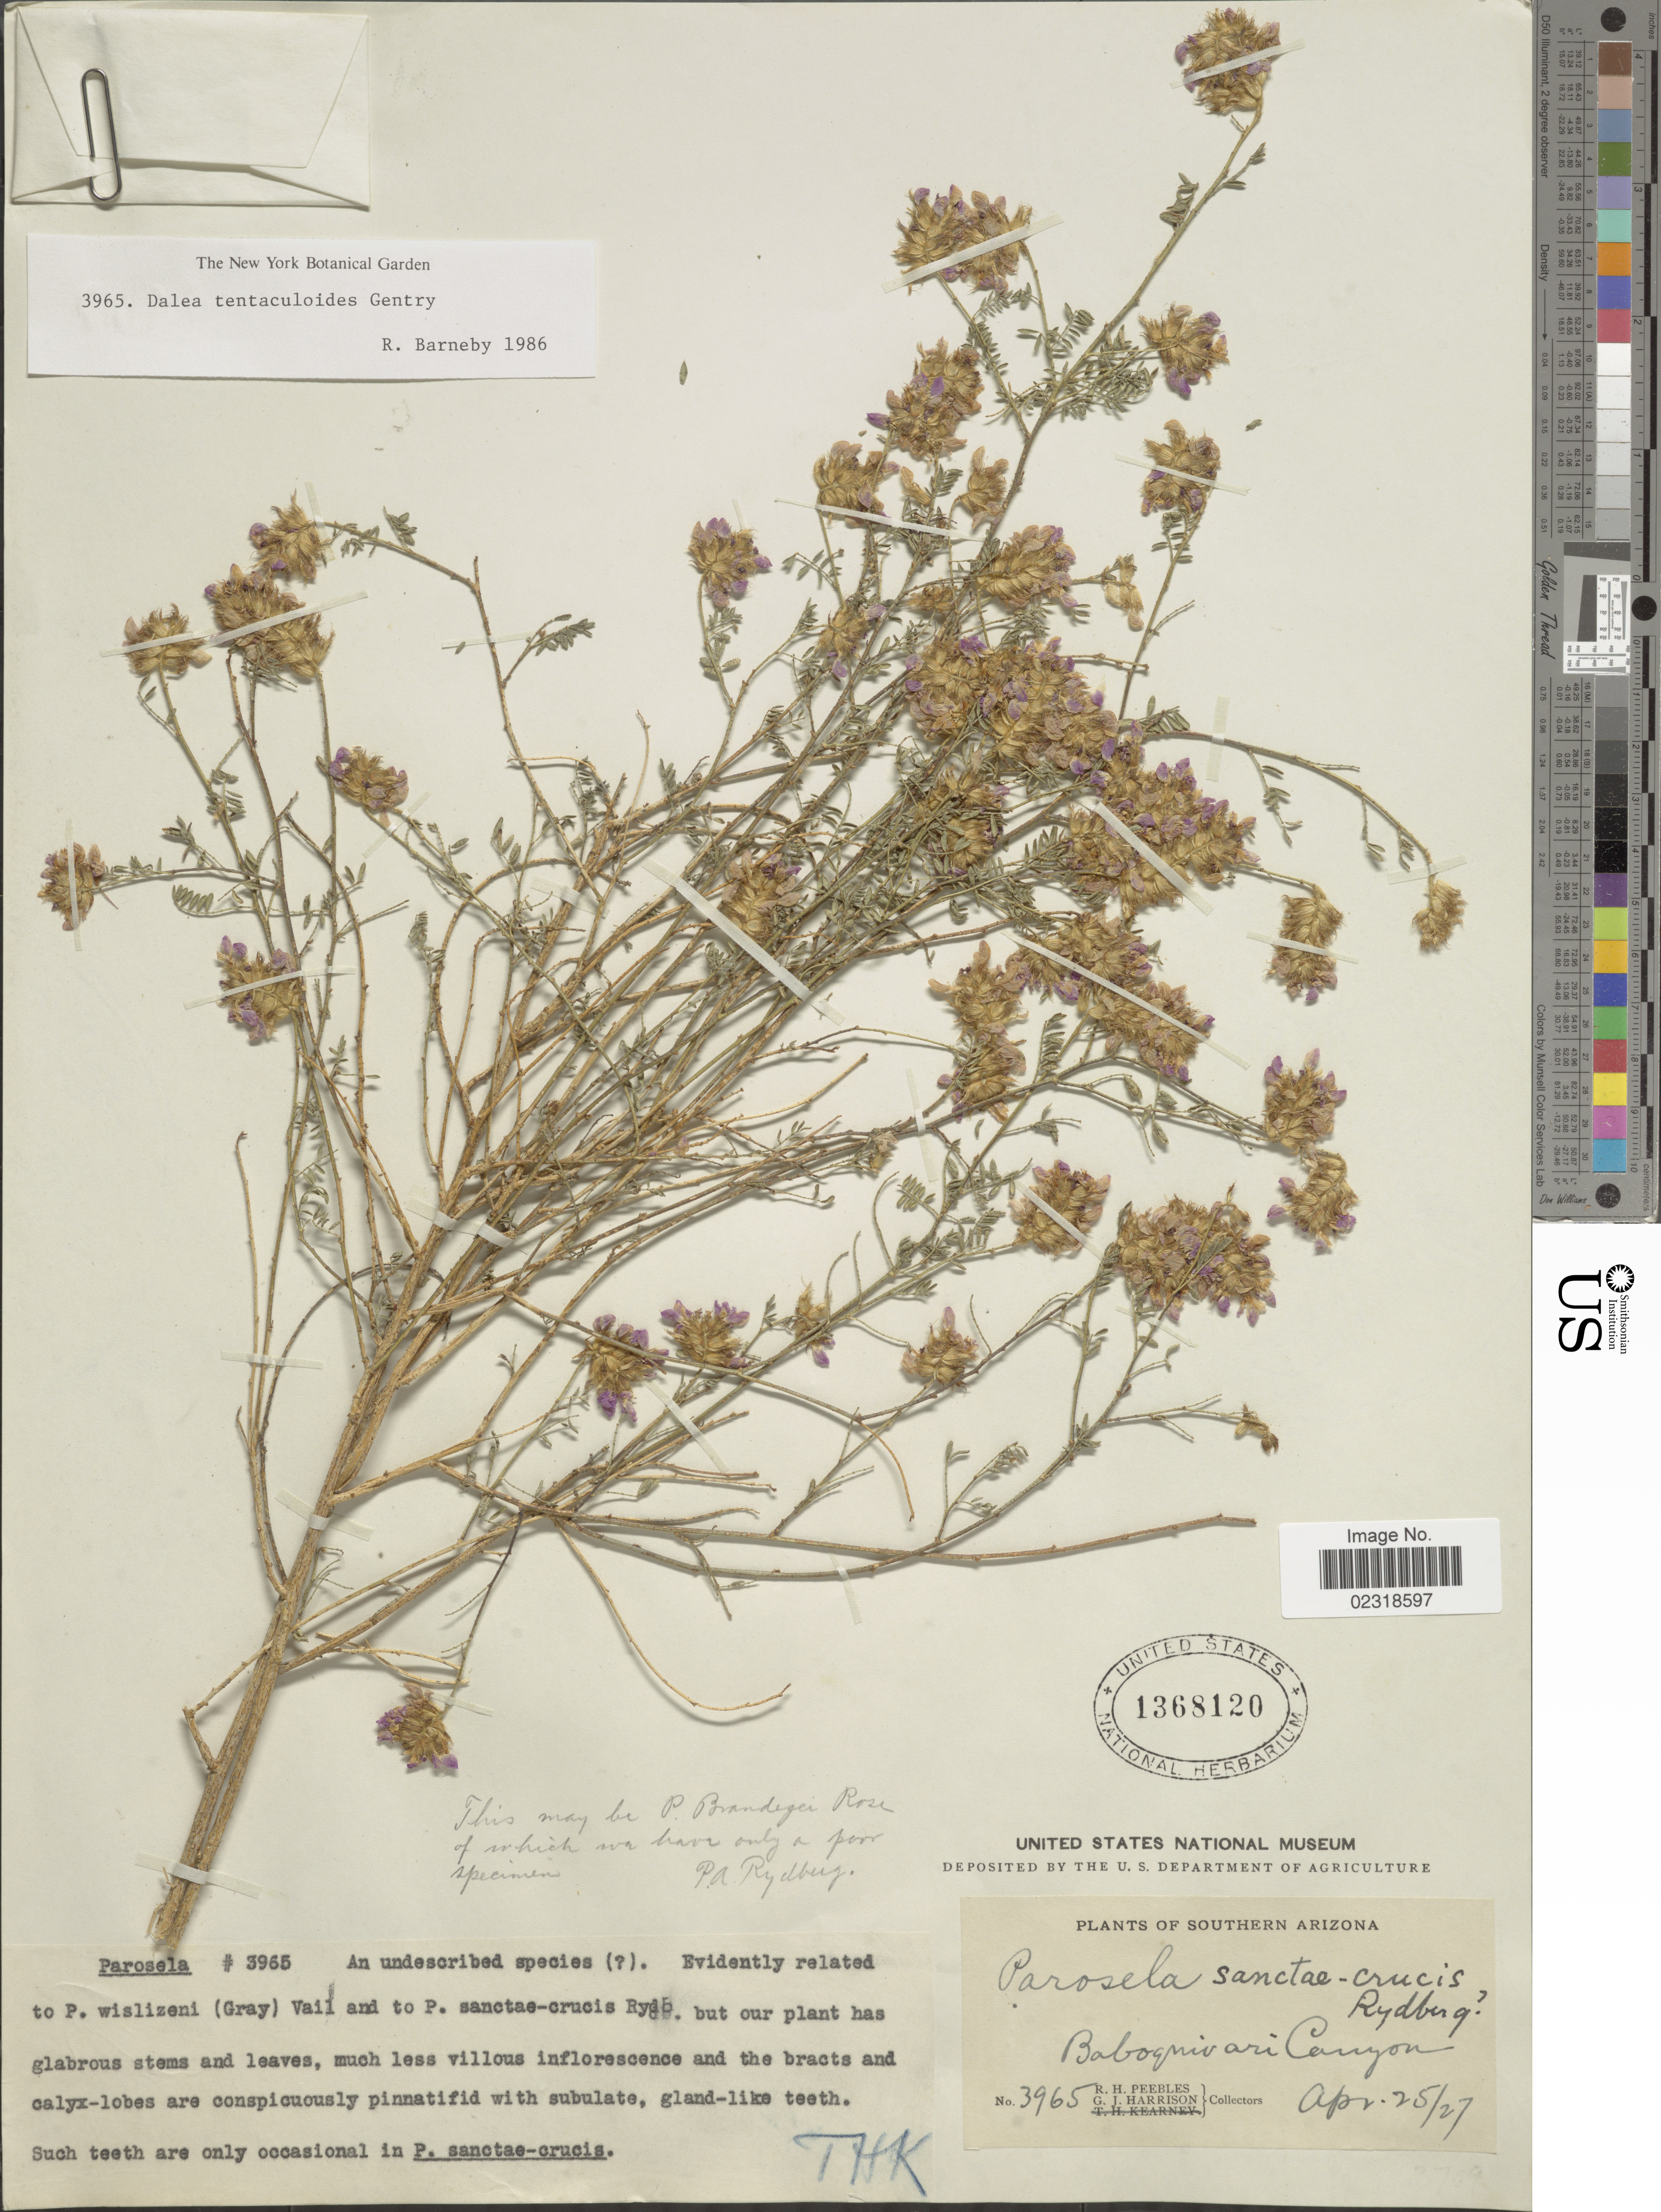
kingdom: Plantae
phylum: Tracheophyta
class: Magnoliopsida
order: Fabales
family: Fabaceae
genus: Dalea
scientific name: Dalea tentaculoides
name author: Gentry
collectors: R. H. Peebles & G. J. Harrison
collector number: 3965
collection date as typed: Transcribed d/m/y: 25/4/27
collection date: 1927-04-25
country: United States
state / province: Arizona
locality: Southern Arizona, Baboquivari Canyon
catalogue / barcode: US 1368120